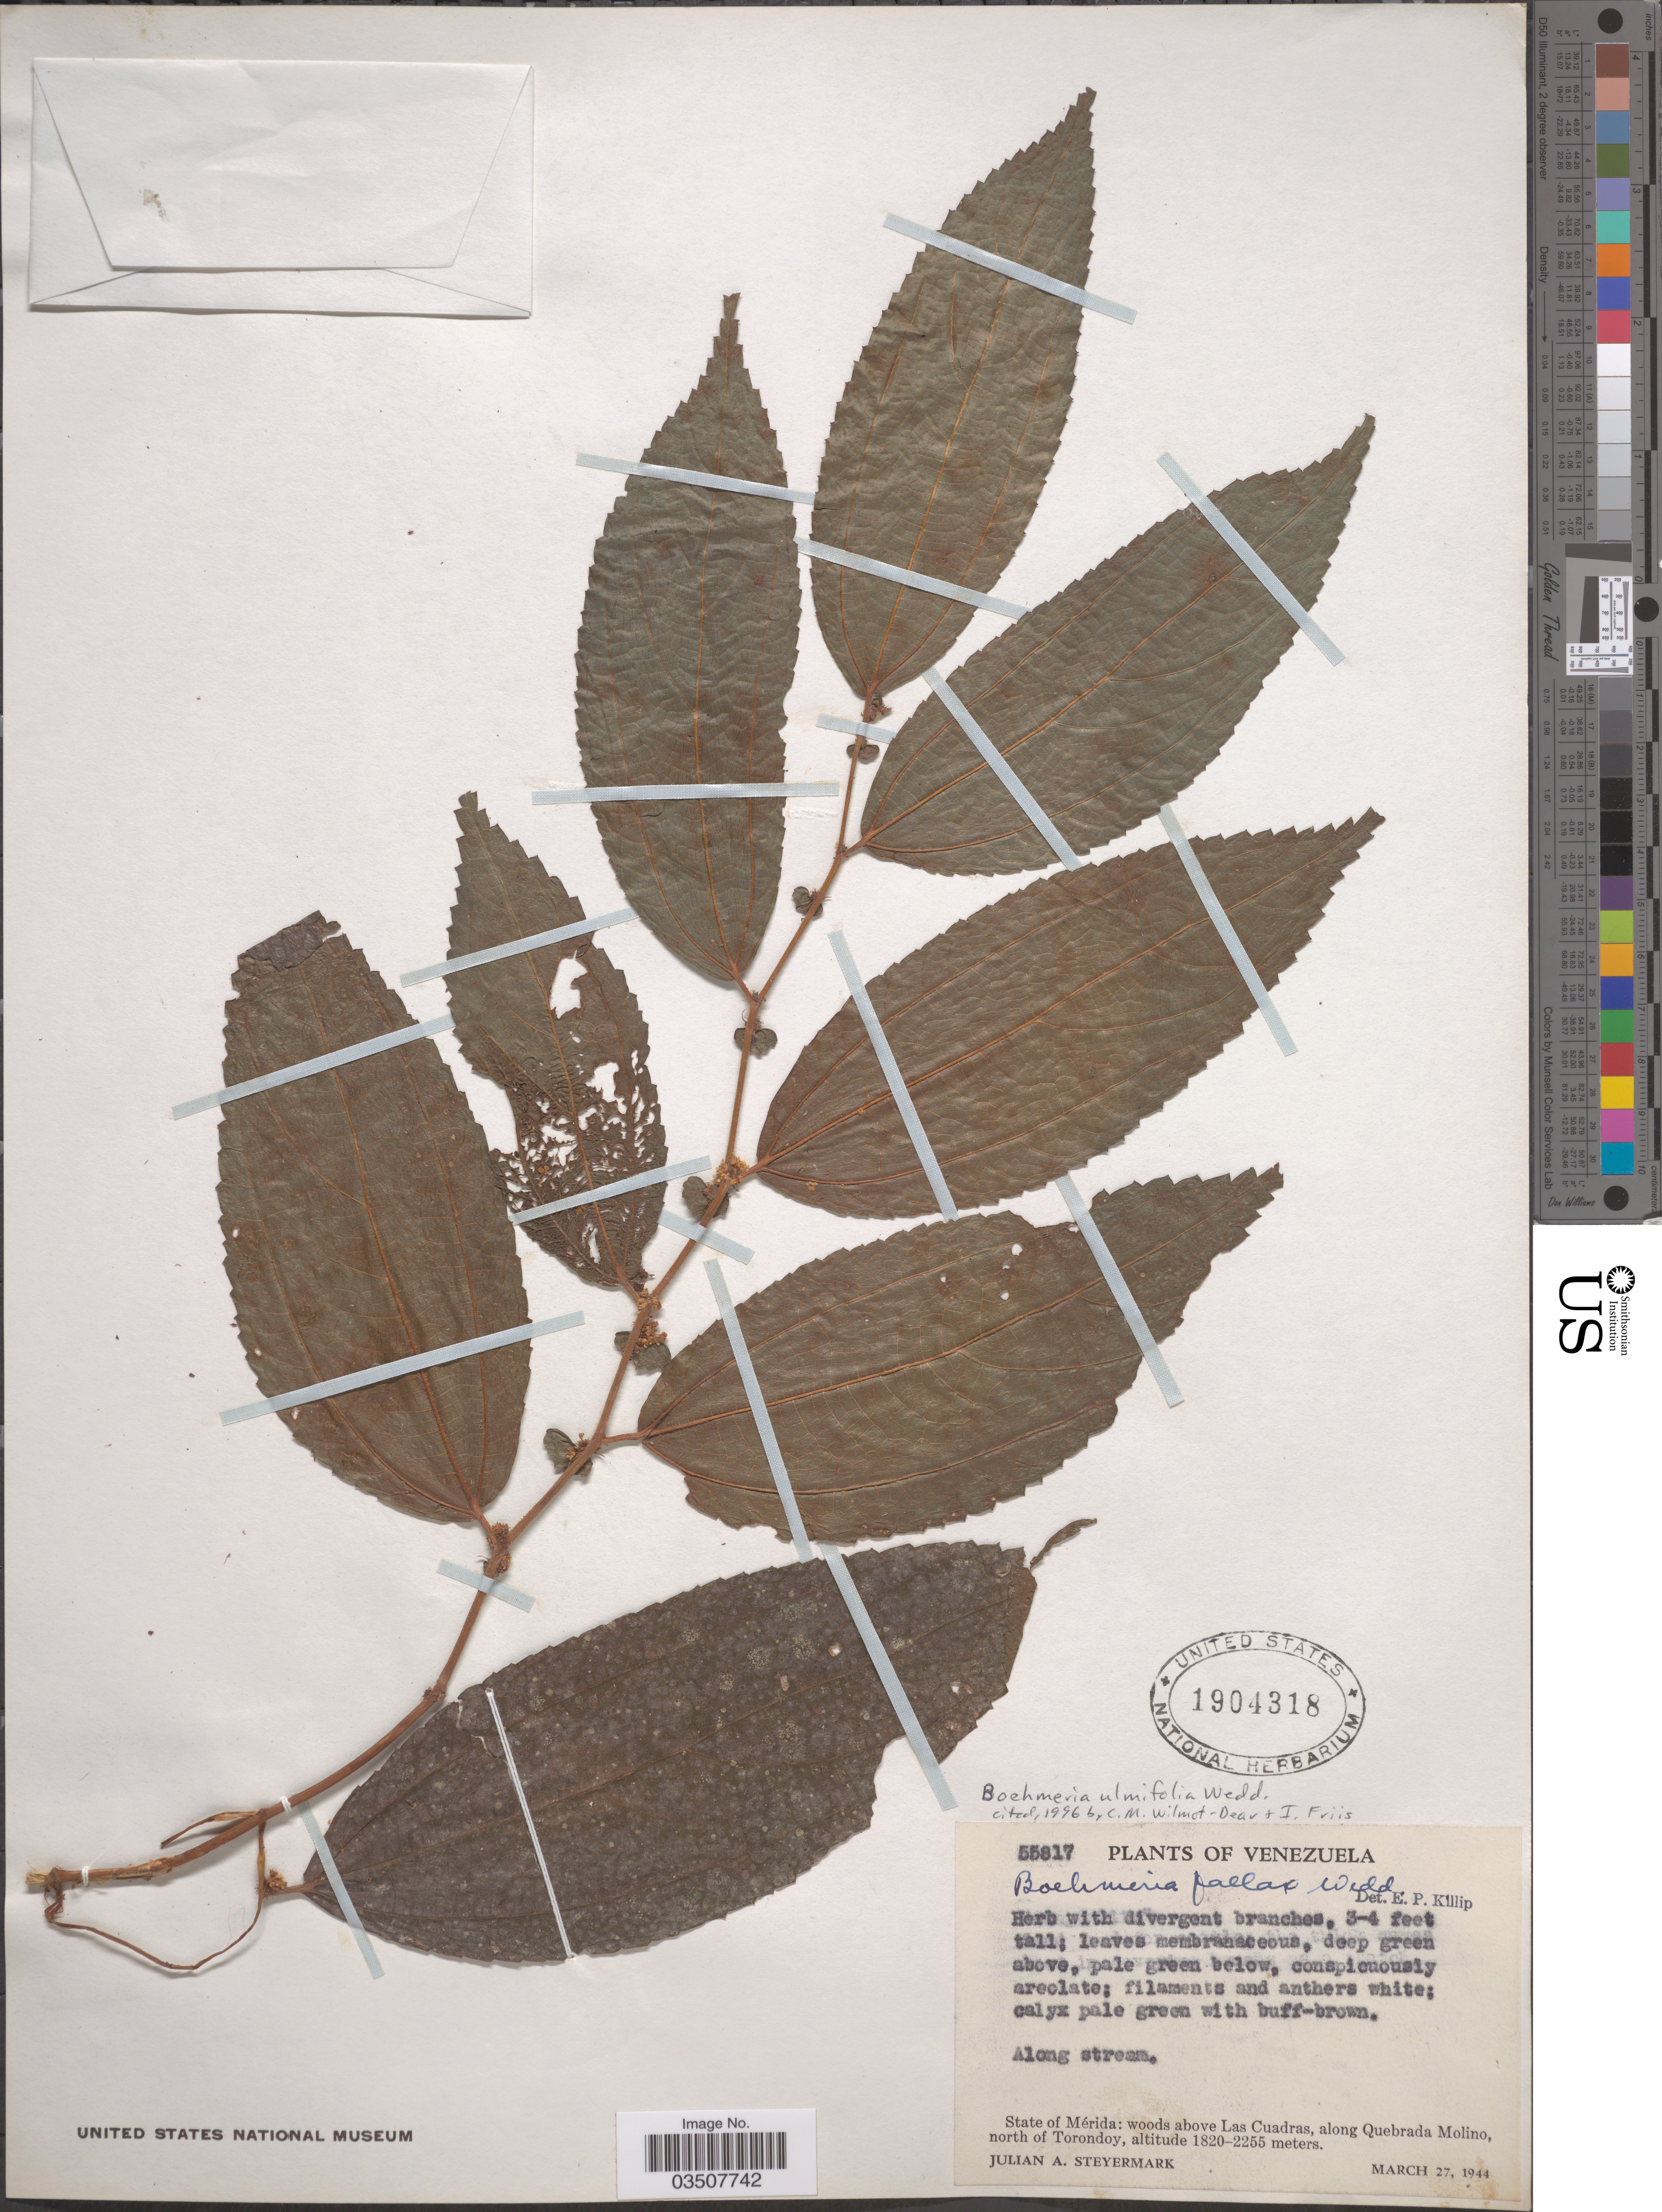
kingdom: Plantae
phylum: Tracheophyta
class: Magnoliopsida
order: Rosales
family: Urticaceae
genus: Boehmeria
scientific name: Boehmeria ulmifolia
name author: Wedd.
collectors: J. Steyermark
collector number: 55817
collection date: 1944-03-27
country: Venezuela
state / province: Merida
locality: Woods above Las Cuadras, along Quebrada Molino, north of Torondoy.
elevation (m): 1820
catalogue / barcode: US 1904318